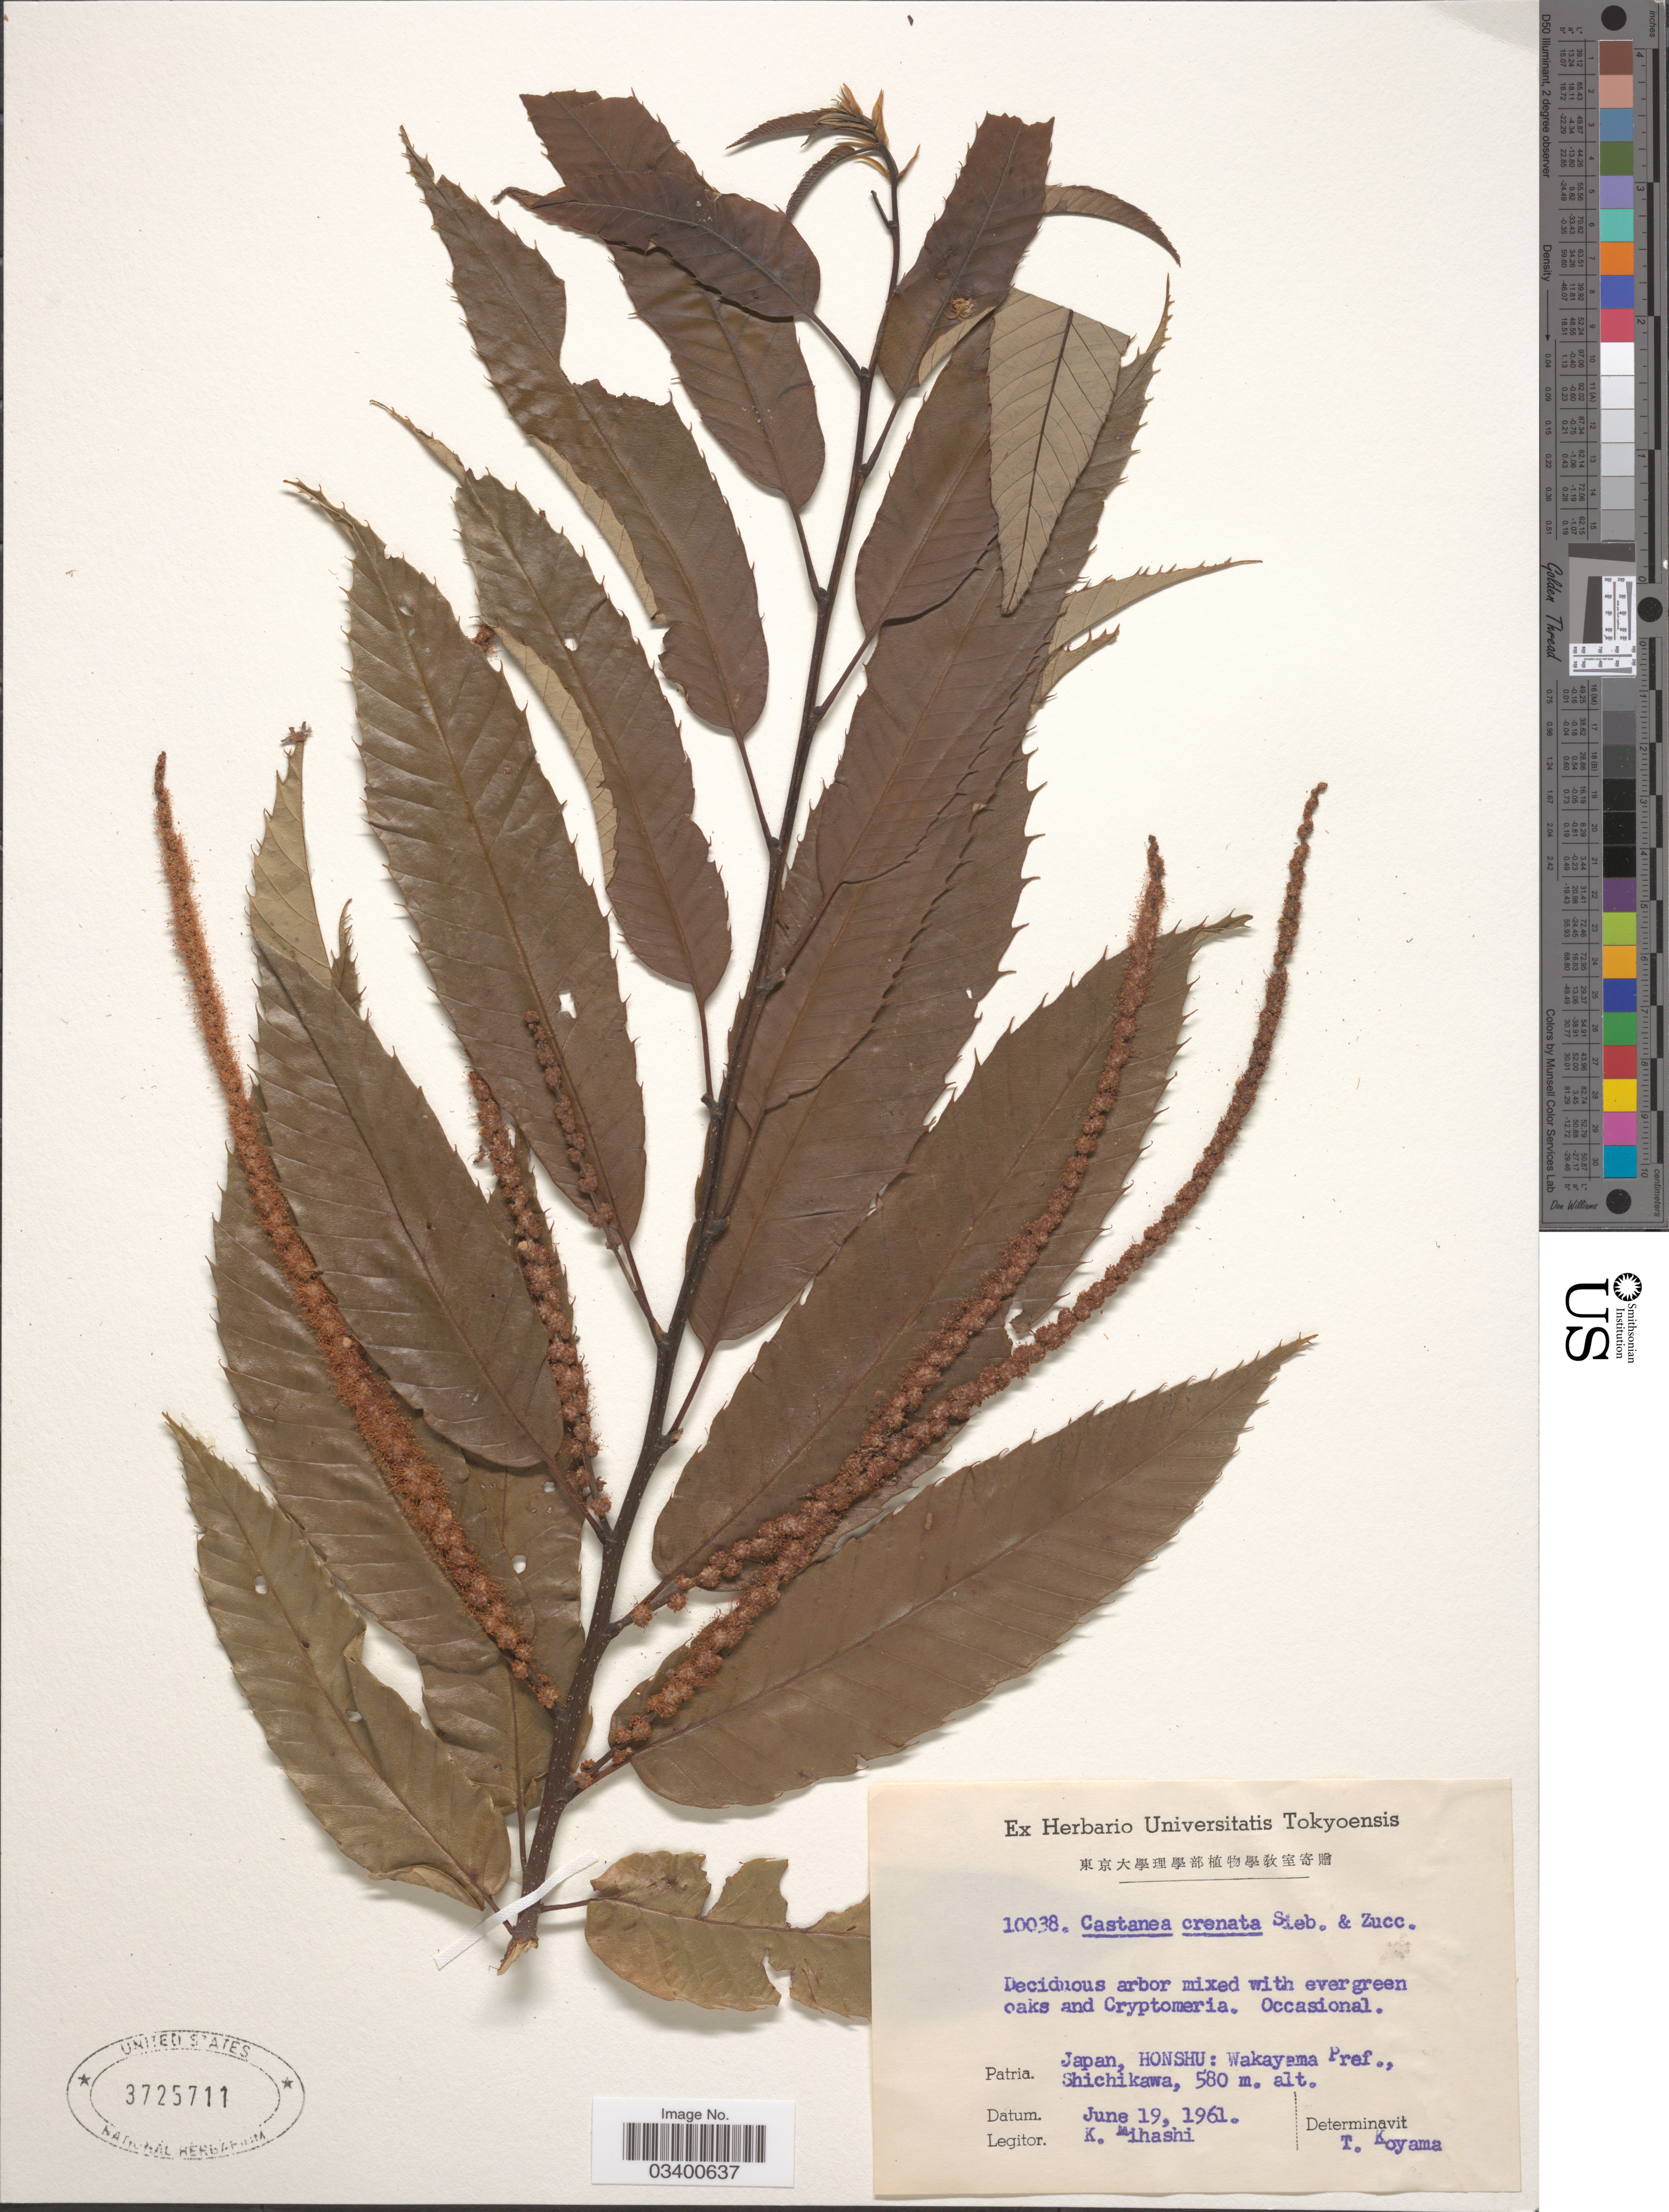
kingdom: Plantae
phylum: Tracheophyta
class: Magnoliopsida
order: Fagales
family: Fagaceae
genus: Castanea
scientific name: Castanea crenata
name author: Siebold & Zucc.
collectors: K. Mihashi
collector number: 10038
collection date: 1961-06-19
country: Japan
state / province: Wakayama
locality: Honshu: Wakayama Pref., Shichikawa.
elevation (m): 580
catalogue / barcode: US 3725711